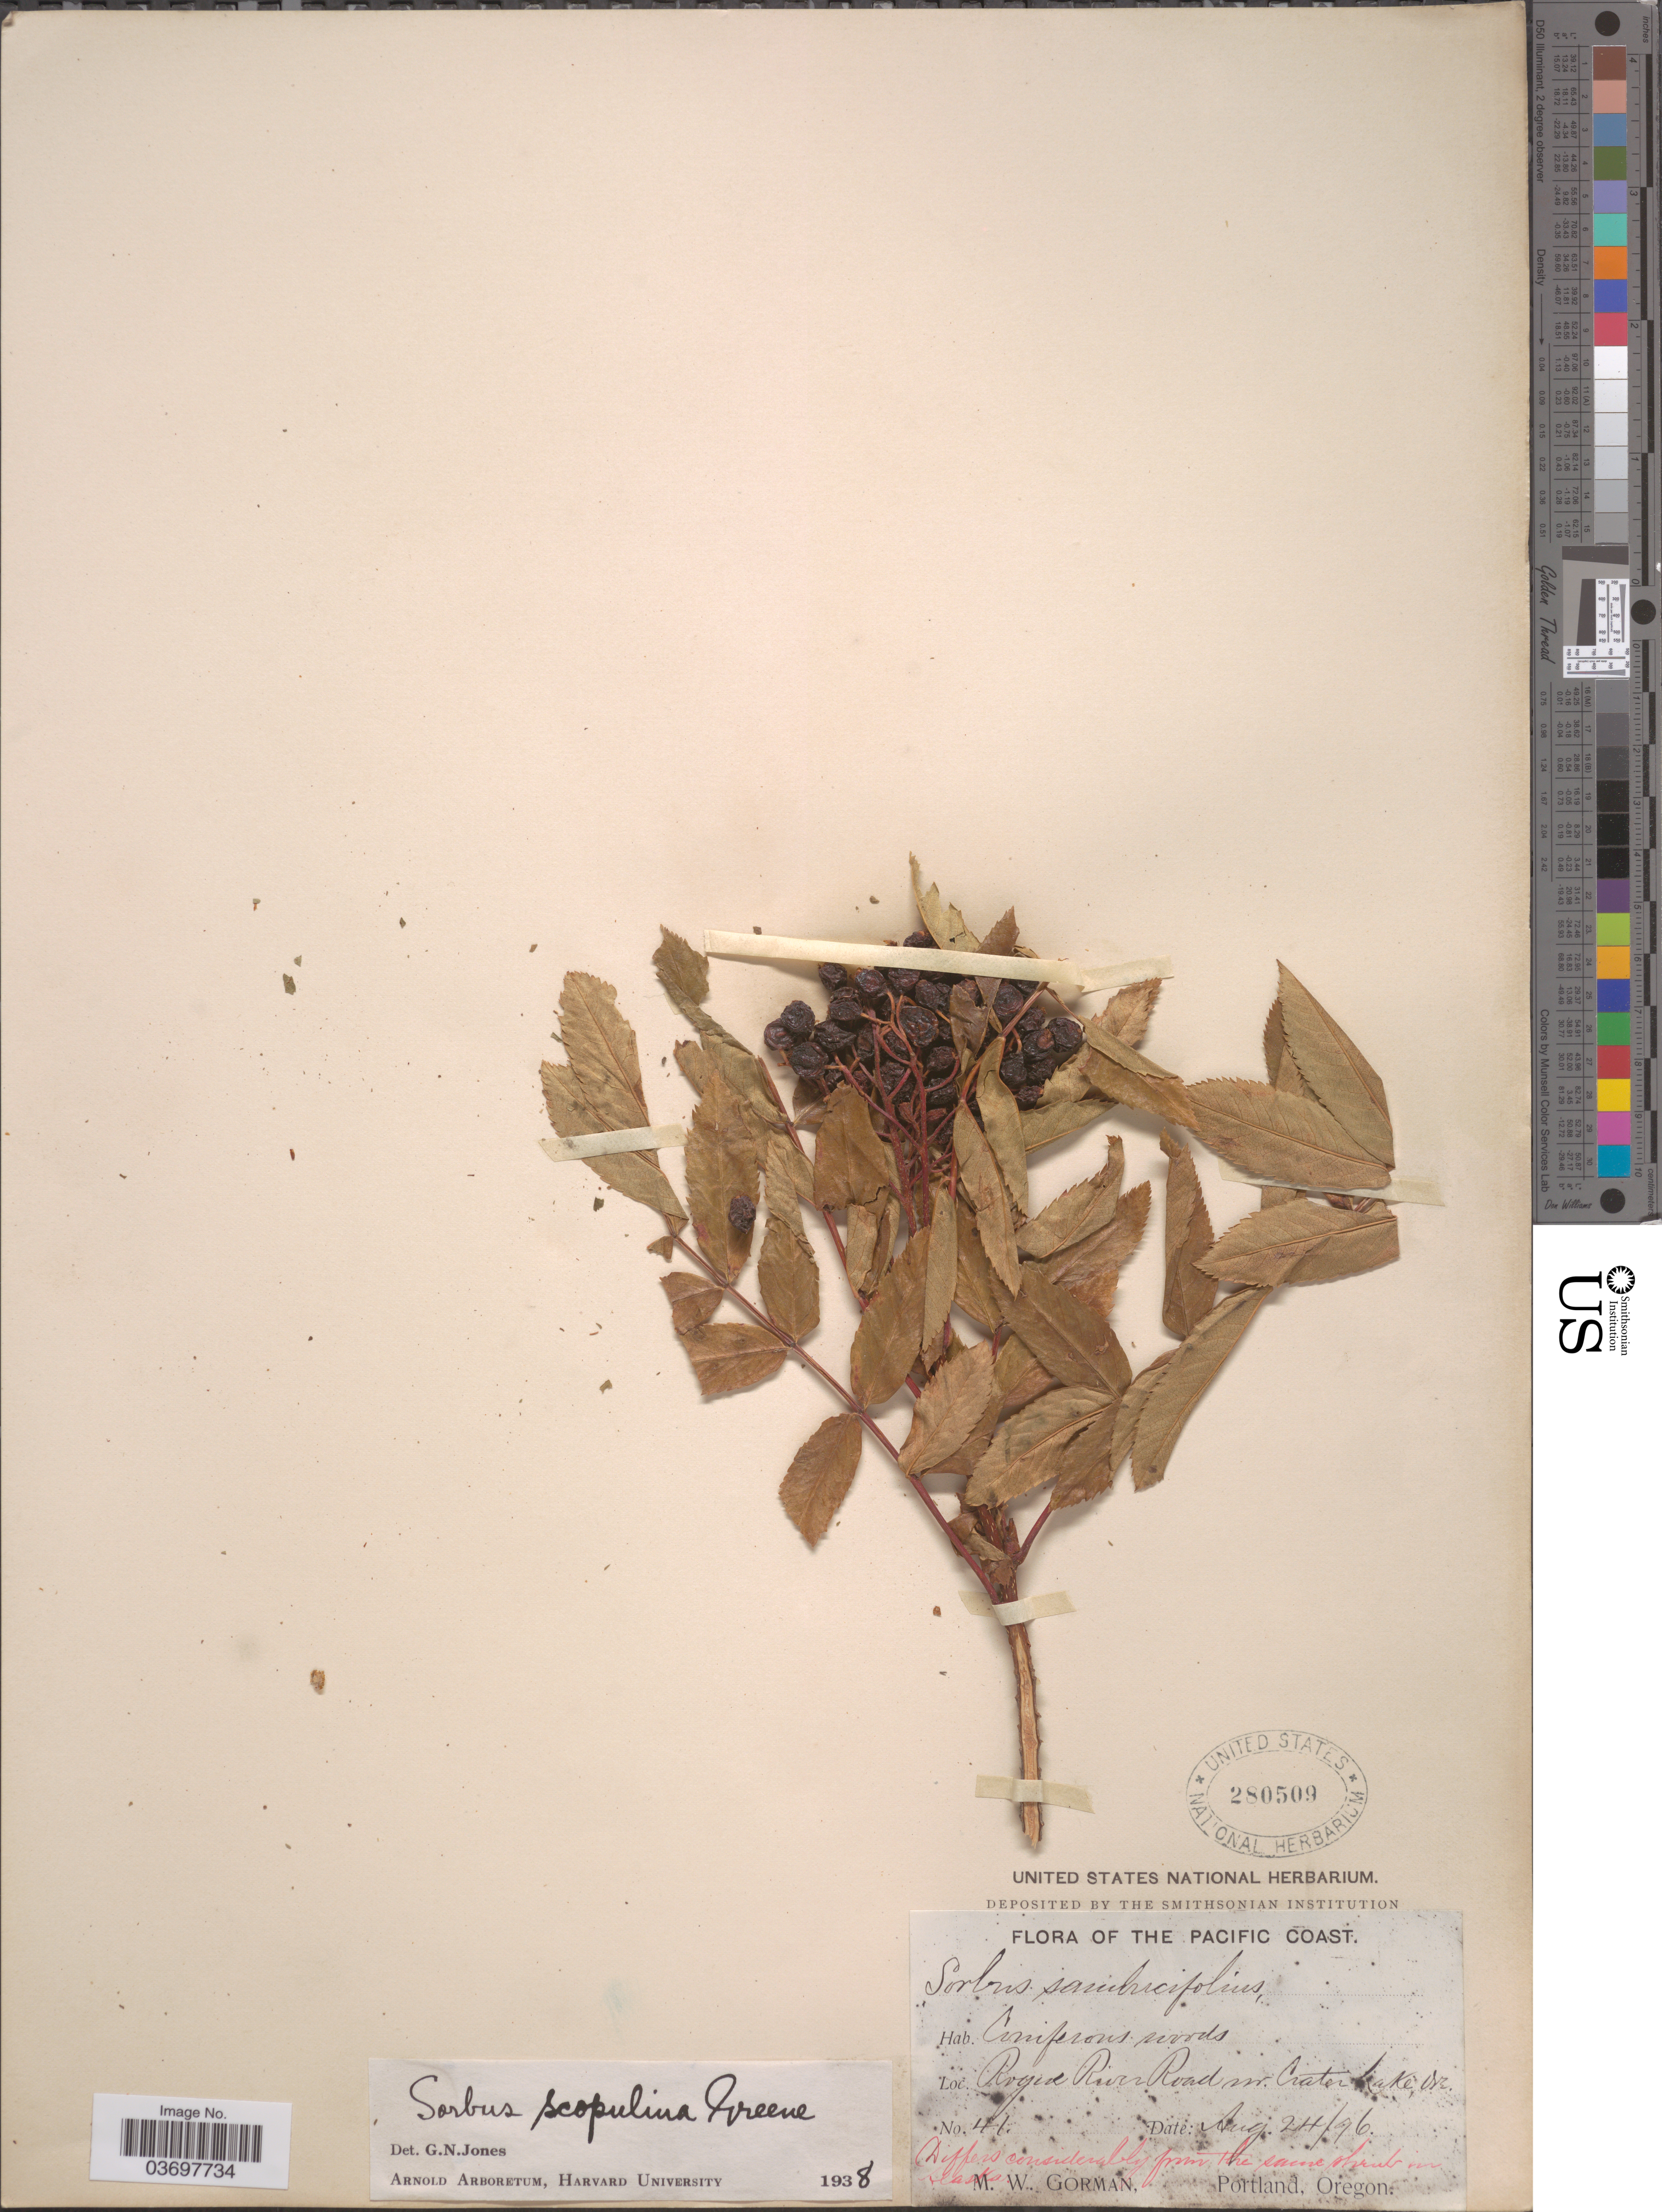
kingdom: Plantae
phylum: Tracheophyta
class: Magnoliopsida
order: Rosales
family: Rosaceae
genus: Sorbus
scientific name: Sorbus scopulina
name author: Greene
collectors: M. W. Gorman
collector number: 41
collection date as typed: Transcribed d/m/y: 24/8/96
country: United States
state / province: Oregon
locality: The Pacific Coast. Rogue River Road nr. Crater Lake.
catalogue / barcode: US 280509